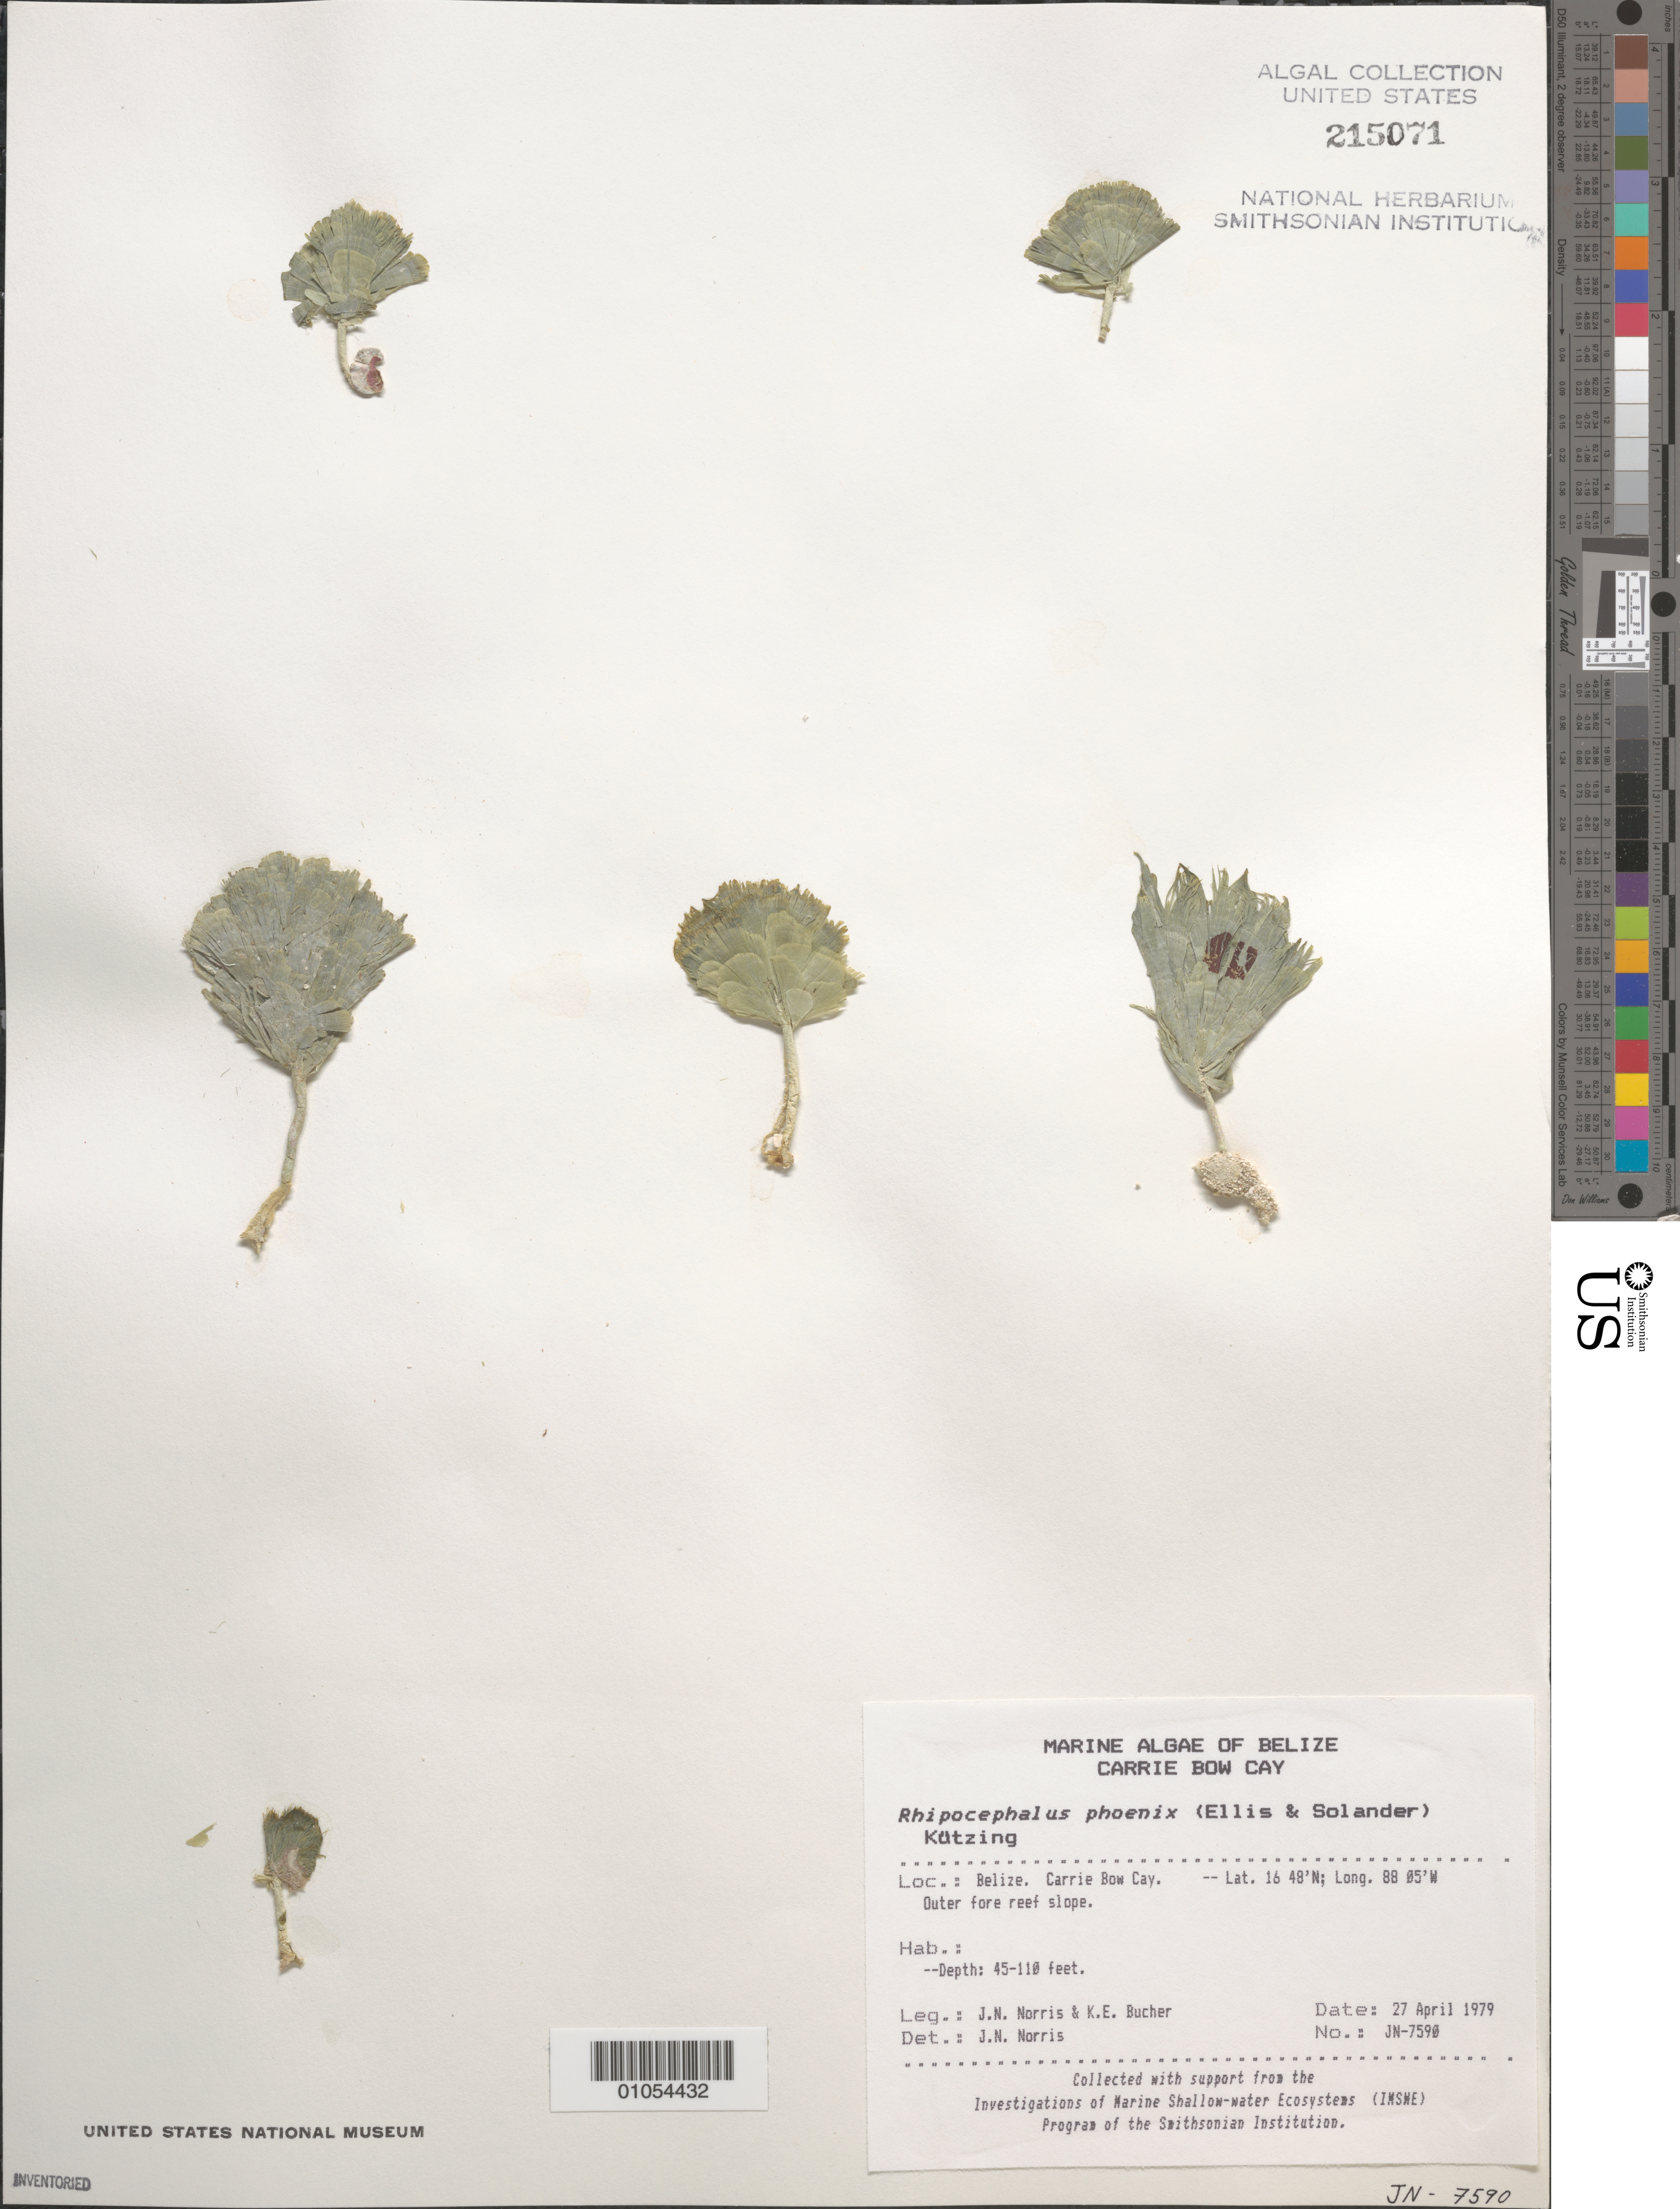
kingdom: Plantae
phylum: Chlorophyta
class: Ulvophyceae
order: Bryopsidales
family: Udoteaceae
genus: Rhipocephalus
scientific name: Rhipocephalus phoenix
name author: (J. Ellis & Sol.) Kütz.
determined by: Norris, James N.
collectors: J. N. Norris & K. E. Bucher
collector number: JN-7590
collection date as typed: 27 Apr 1979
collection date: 1979-04-27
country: Belize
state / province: Stann Creek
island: Carrie Bow Cay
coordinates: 16 48'N, 88 05'W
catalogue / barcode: US 215071